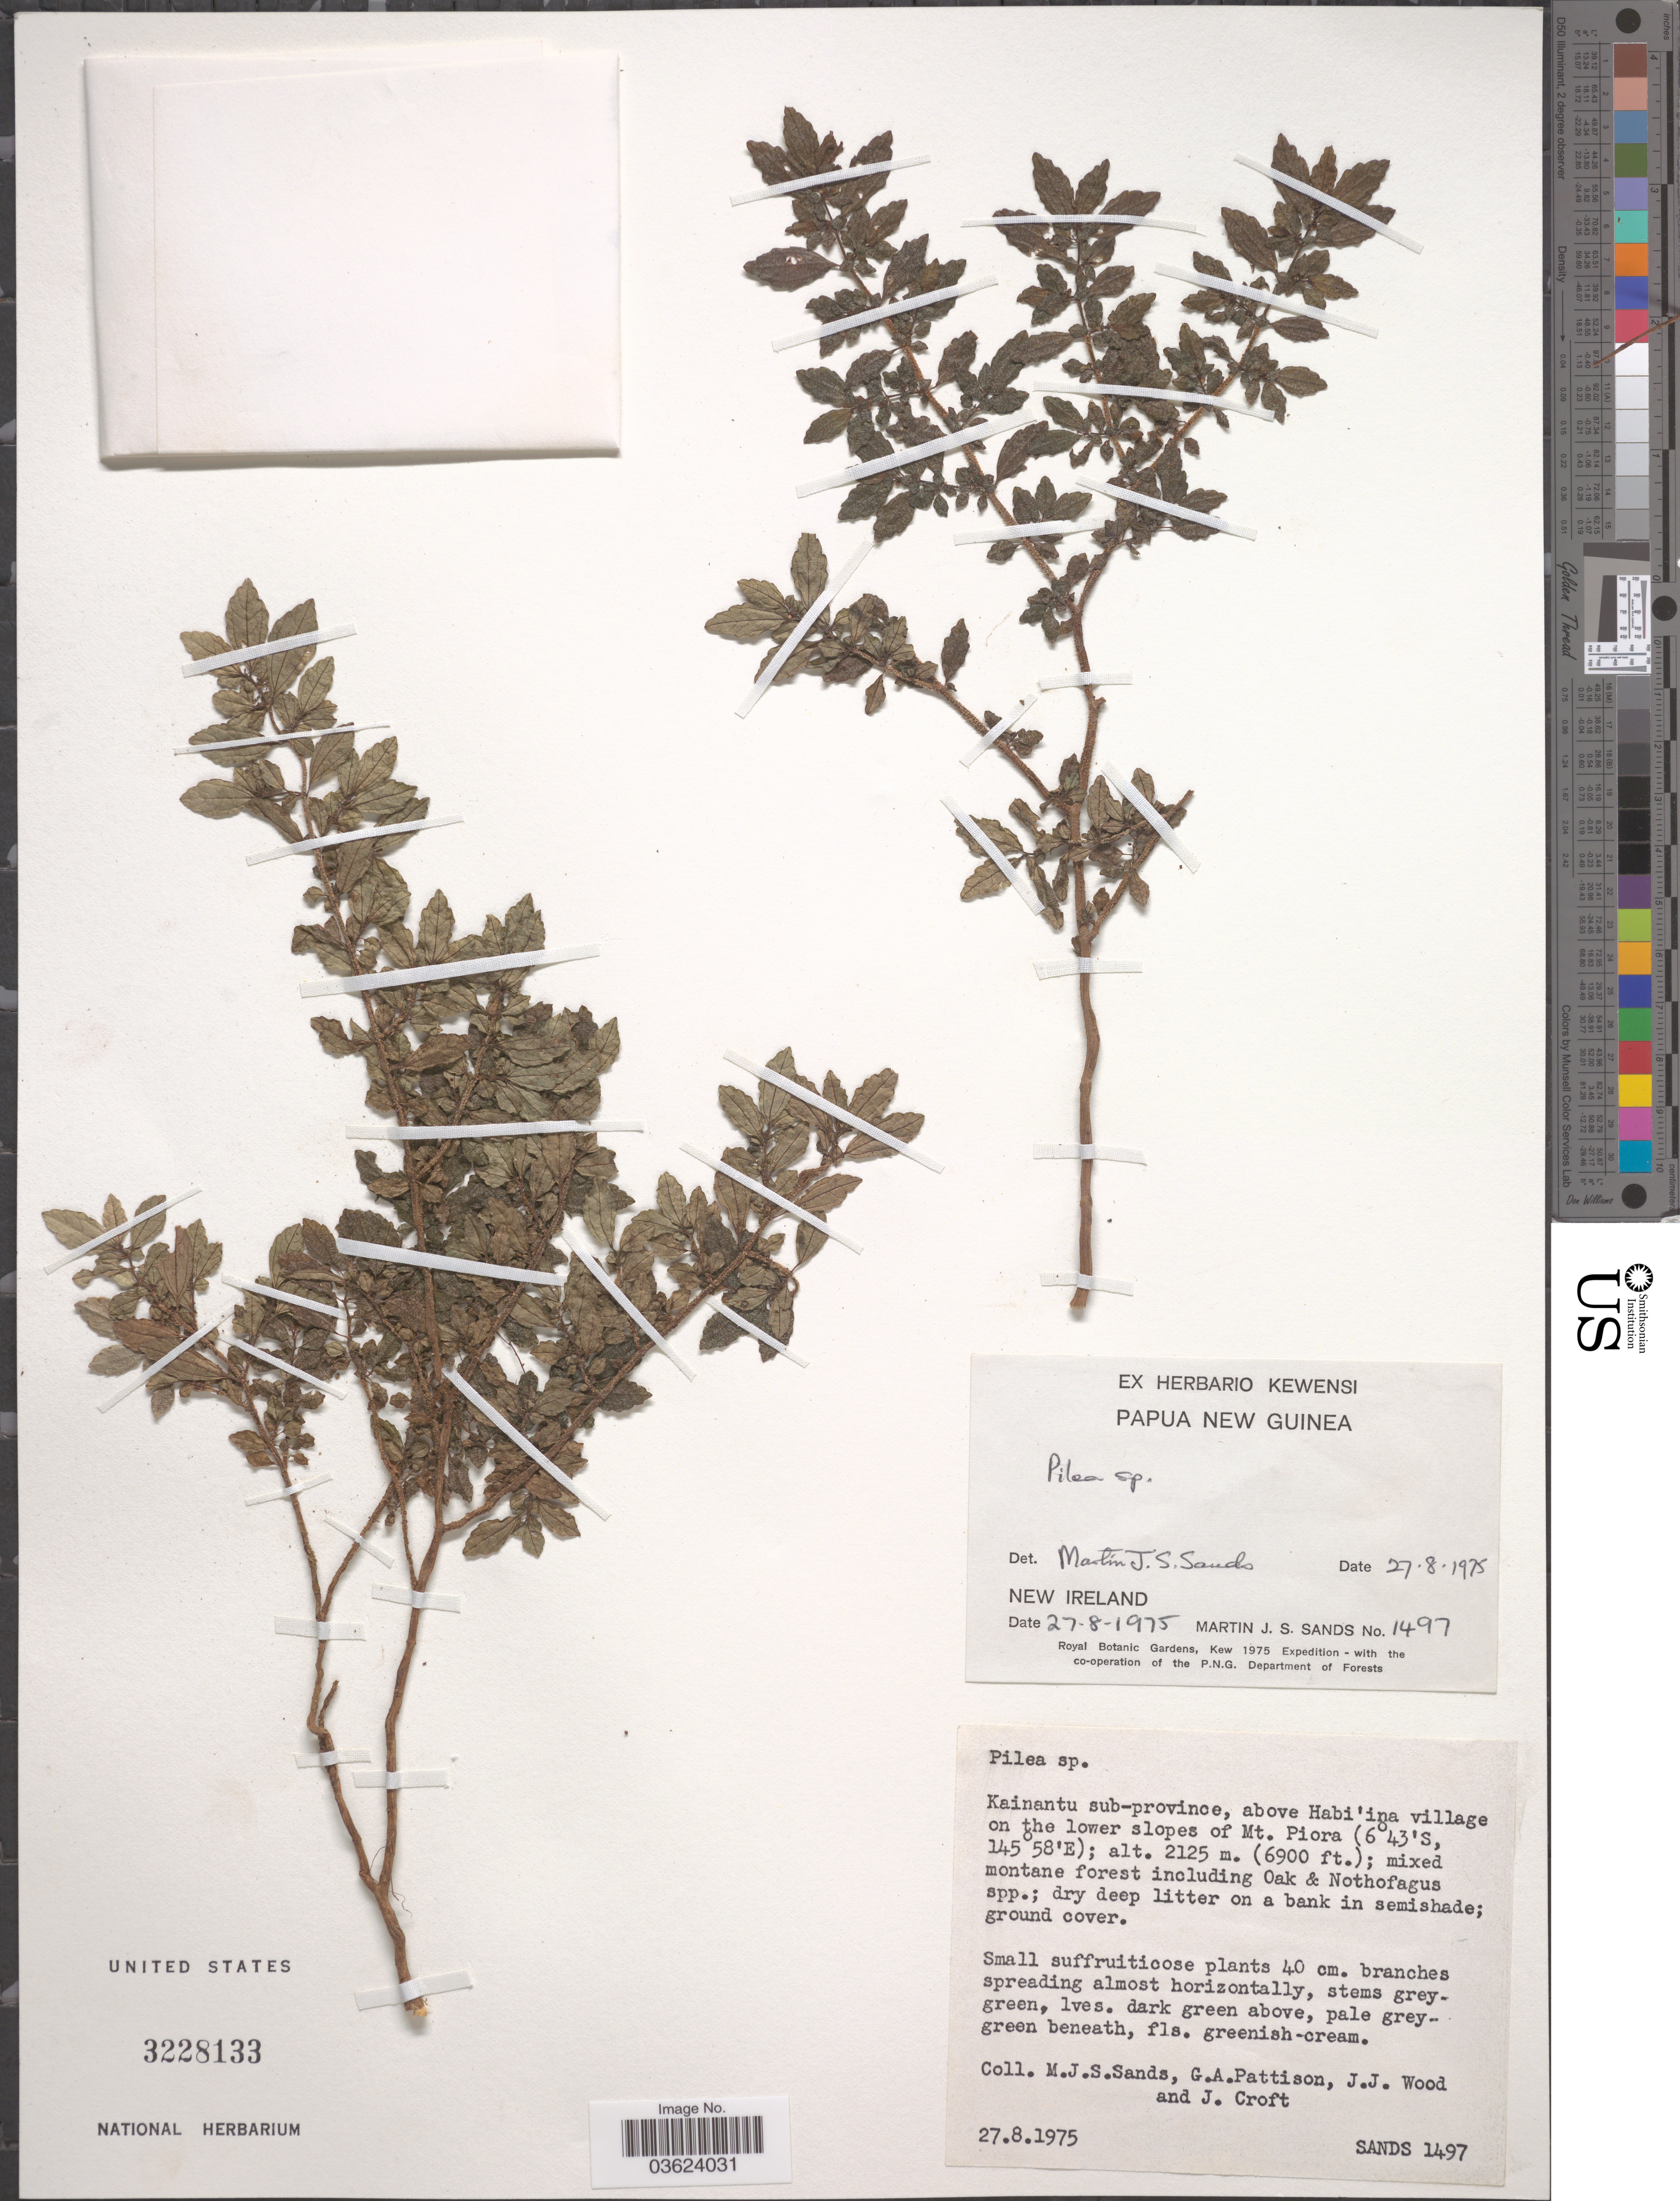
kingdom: Plantae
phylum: Tracheophyta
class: Magnoliopsida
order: Rosales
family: Urticaceae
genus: Pilea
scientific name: Pilea sp.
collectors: M. Sands, G. Pattison, J. Wood & J. Croft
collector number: Sands1497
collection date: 1975-08-27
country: Papua New Guinea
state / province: New Ireland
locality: Kaintantu sub-province, above Habi'ina village on the lower slopes of Mt. Piora.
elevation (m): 2125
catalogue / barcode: US 3221833